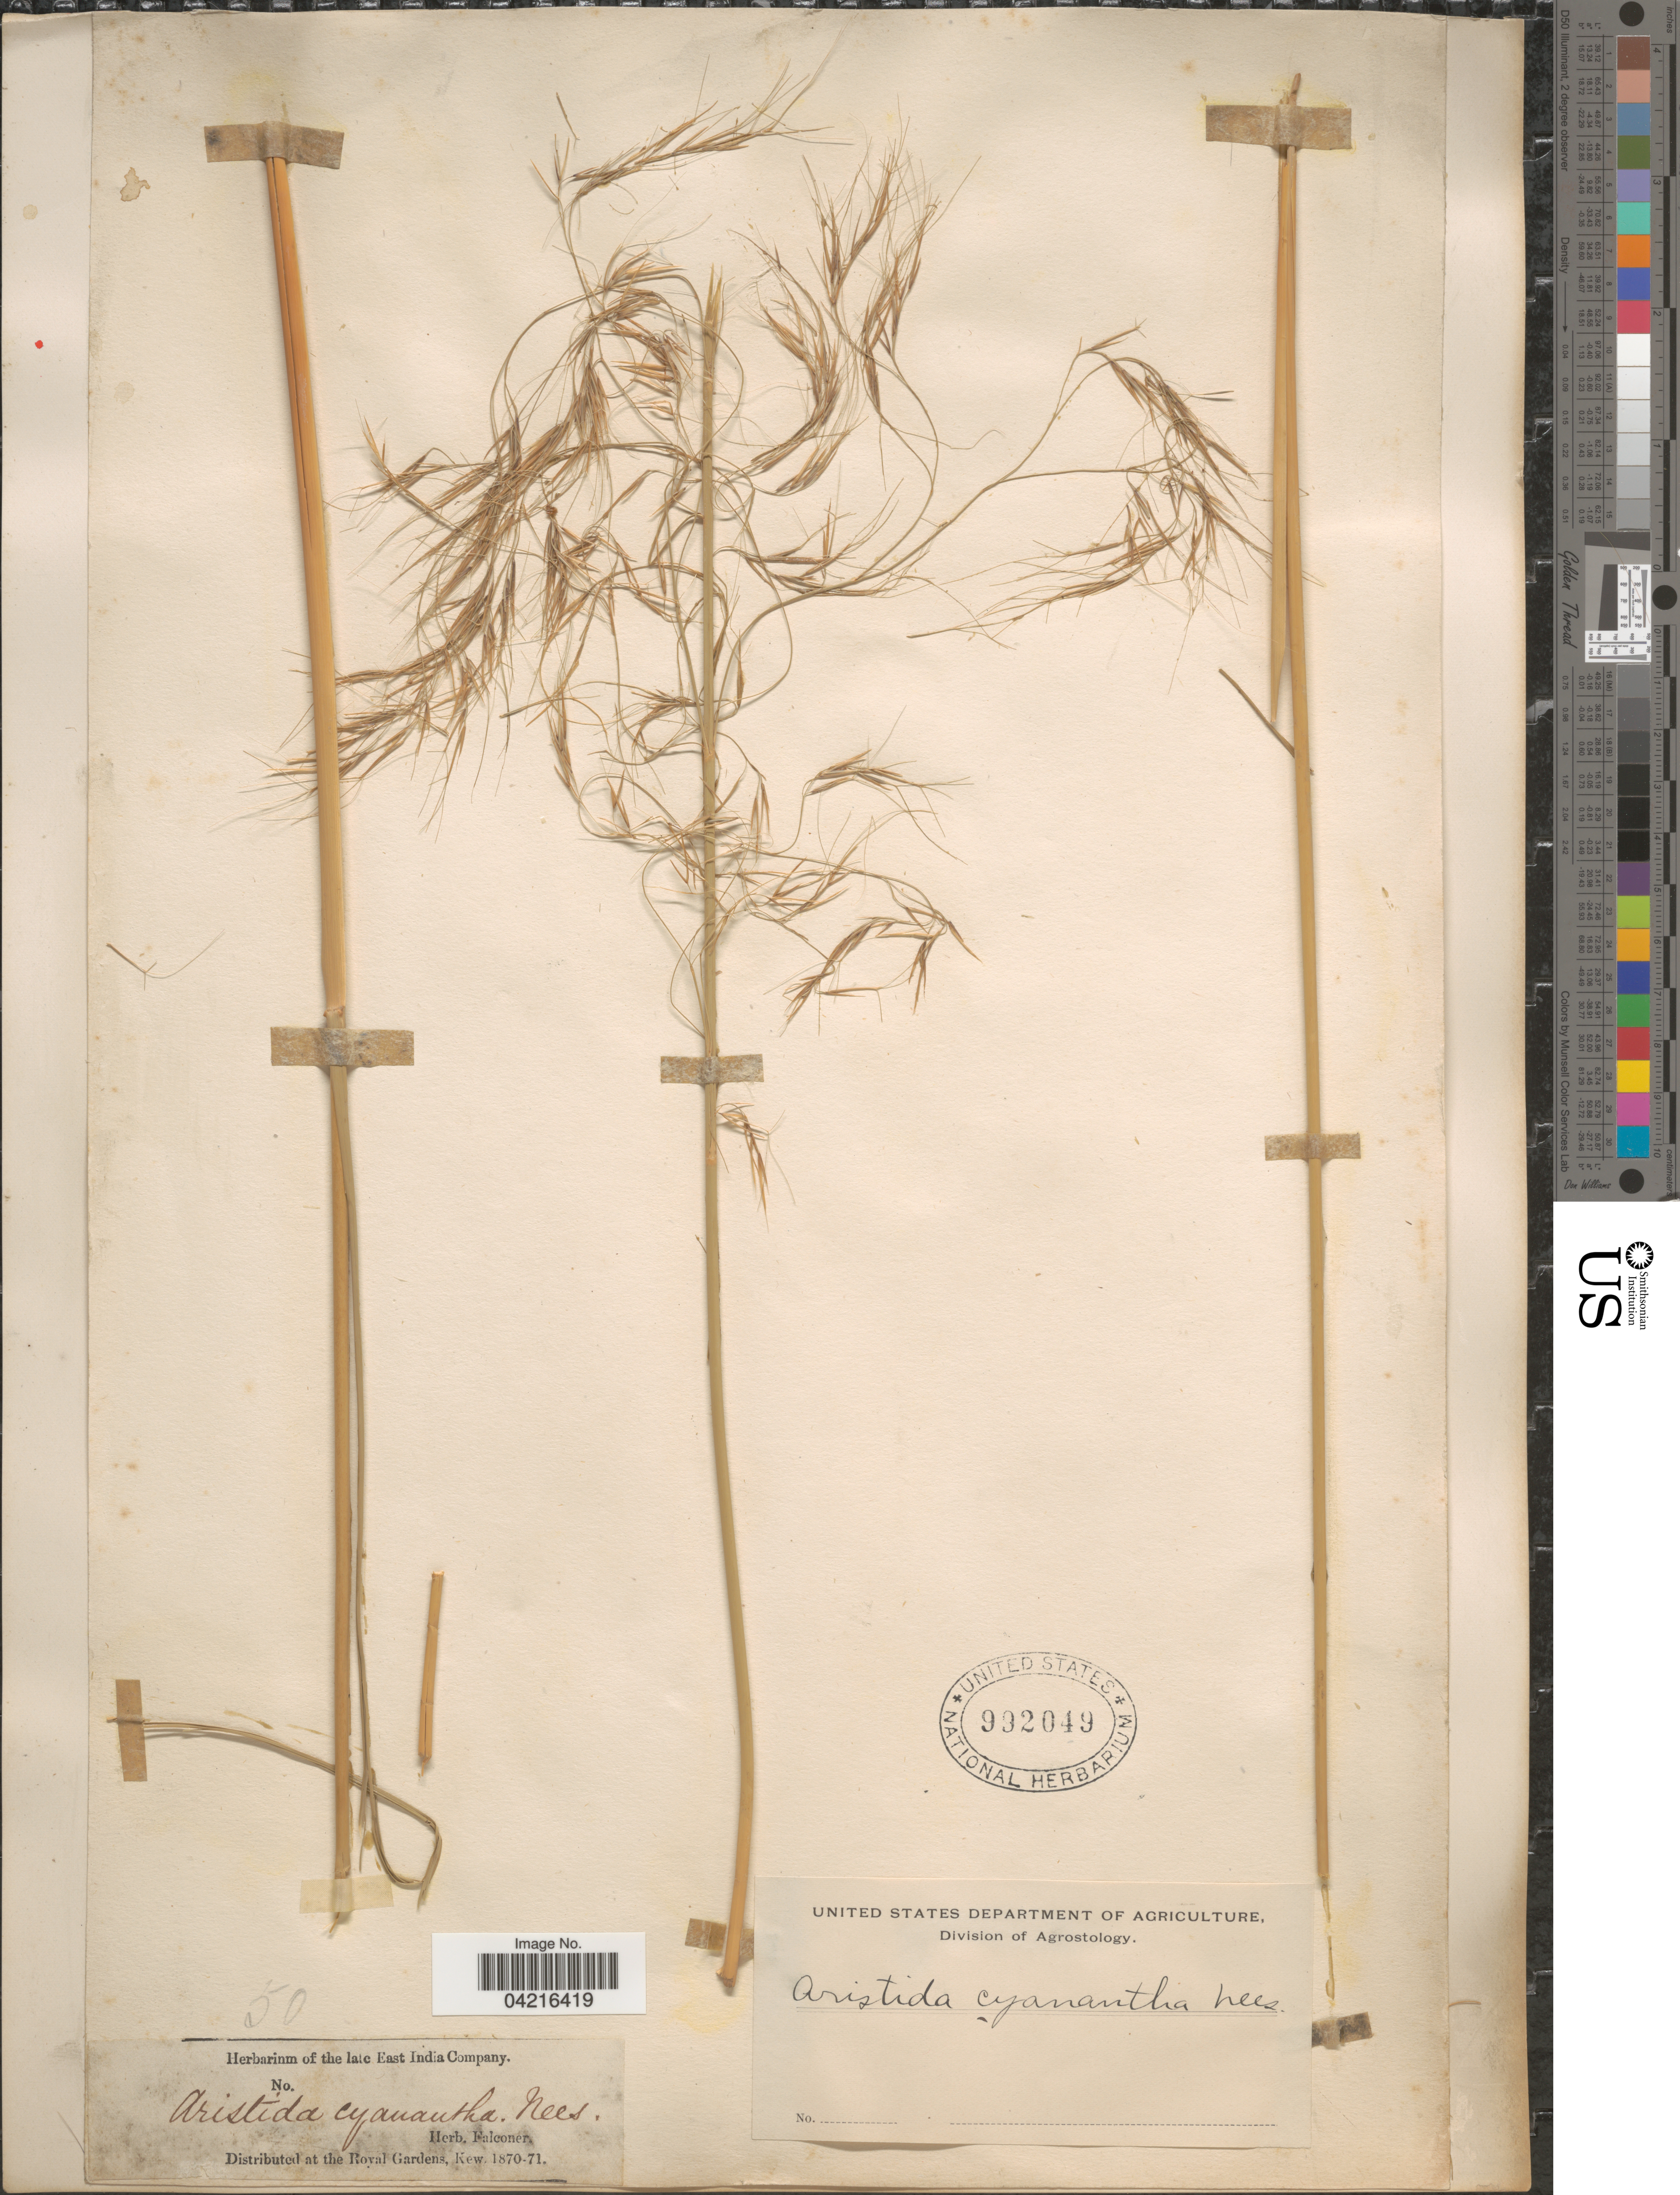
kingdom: Plantae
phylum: Tracheophyta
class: Liliopsida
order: Poales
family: Poaceae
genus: Aristida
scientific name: Aristida cyanantha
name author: Nees ex Steud.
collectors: ex herb. Falconer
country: India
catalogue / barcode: US 992049